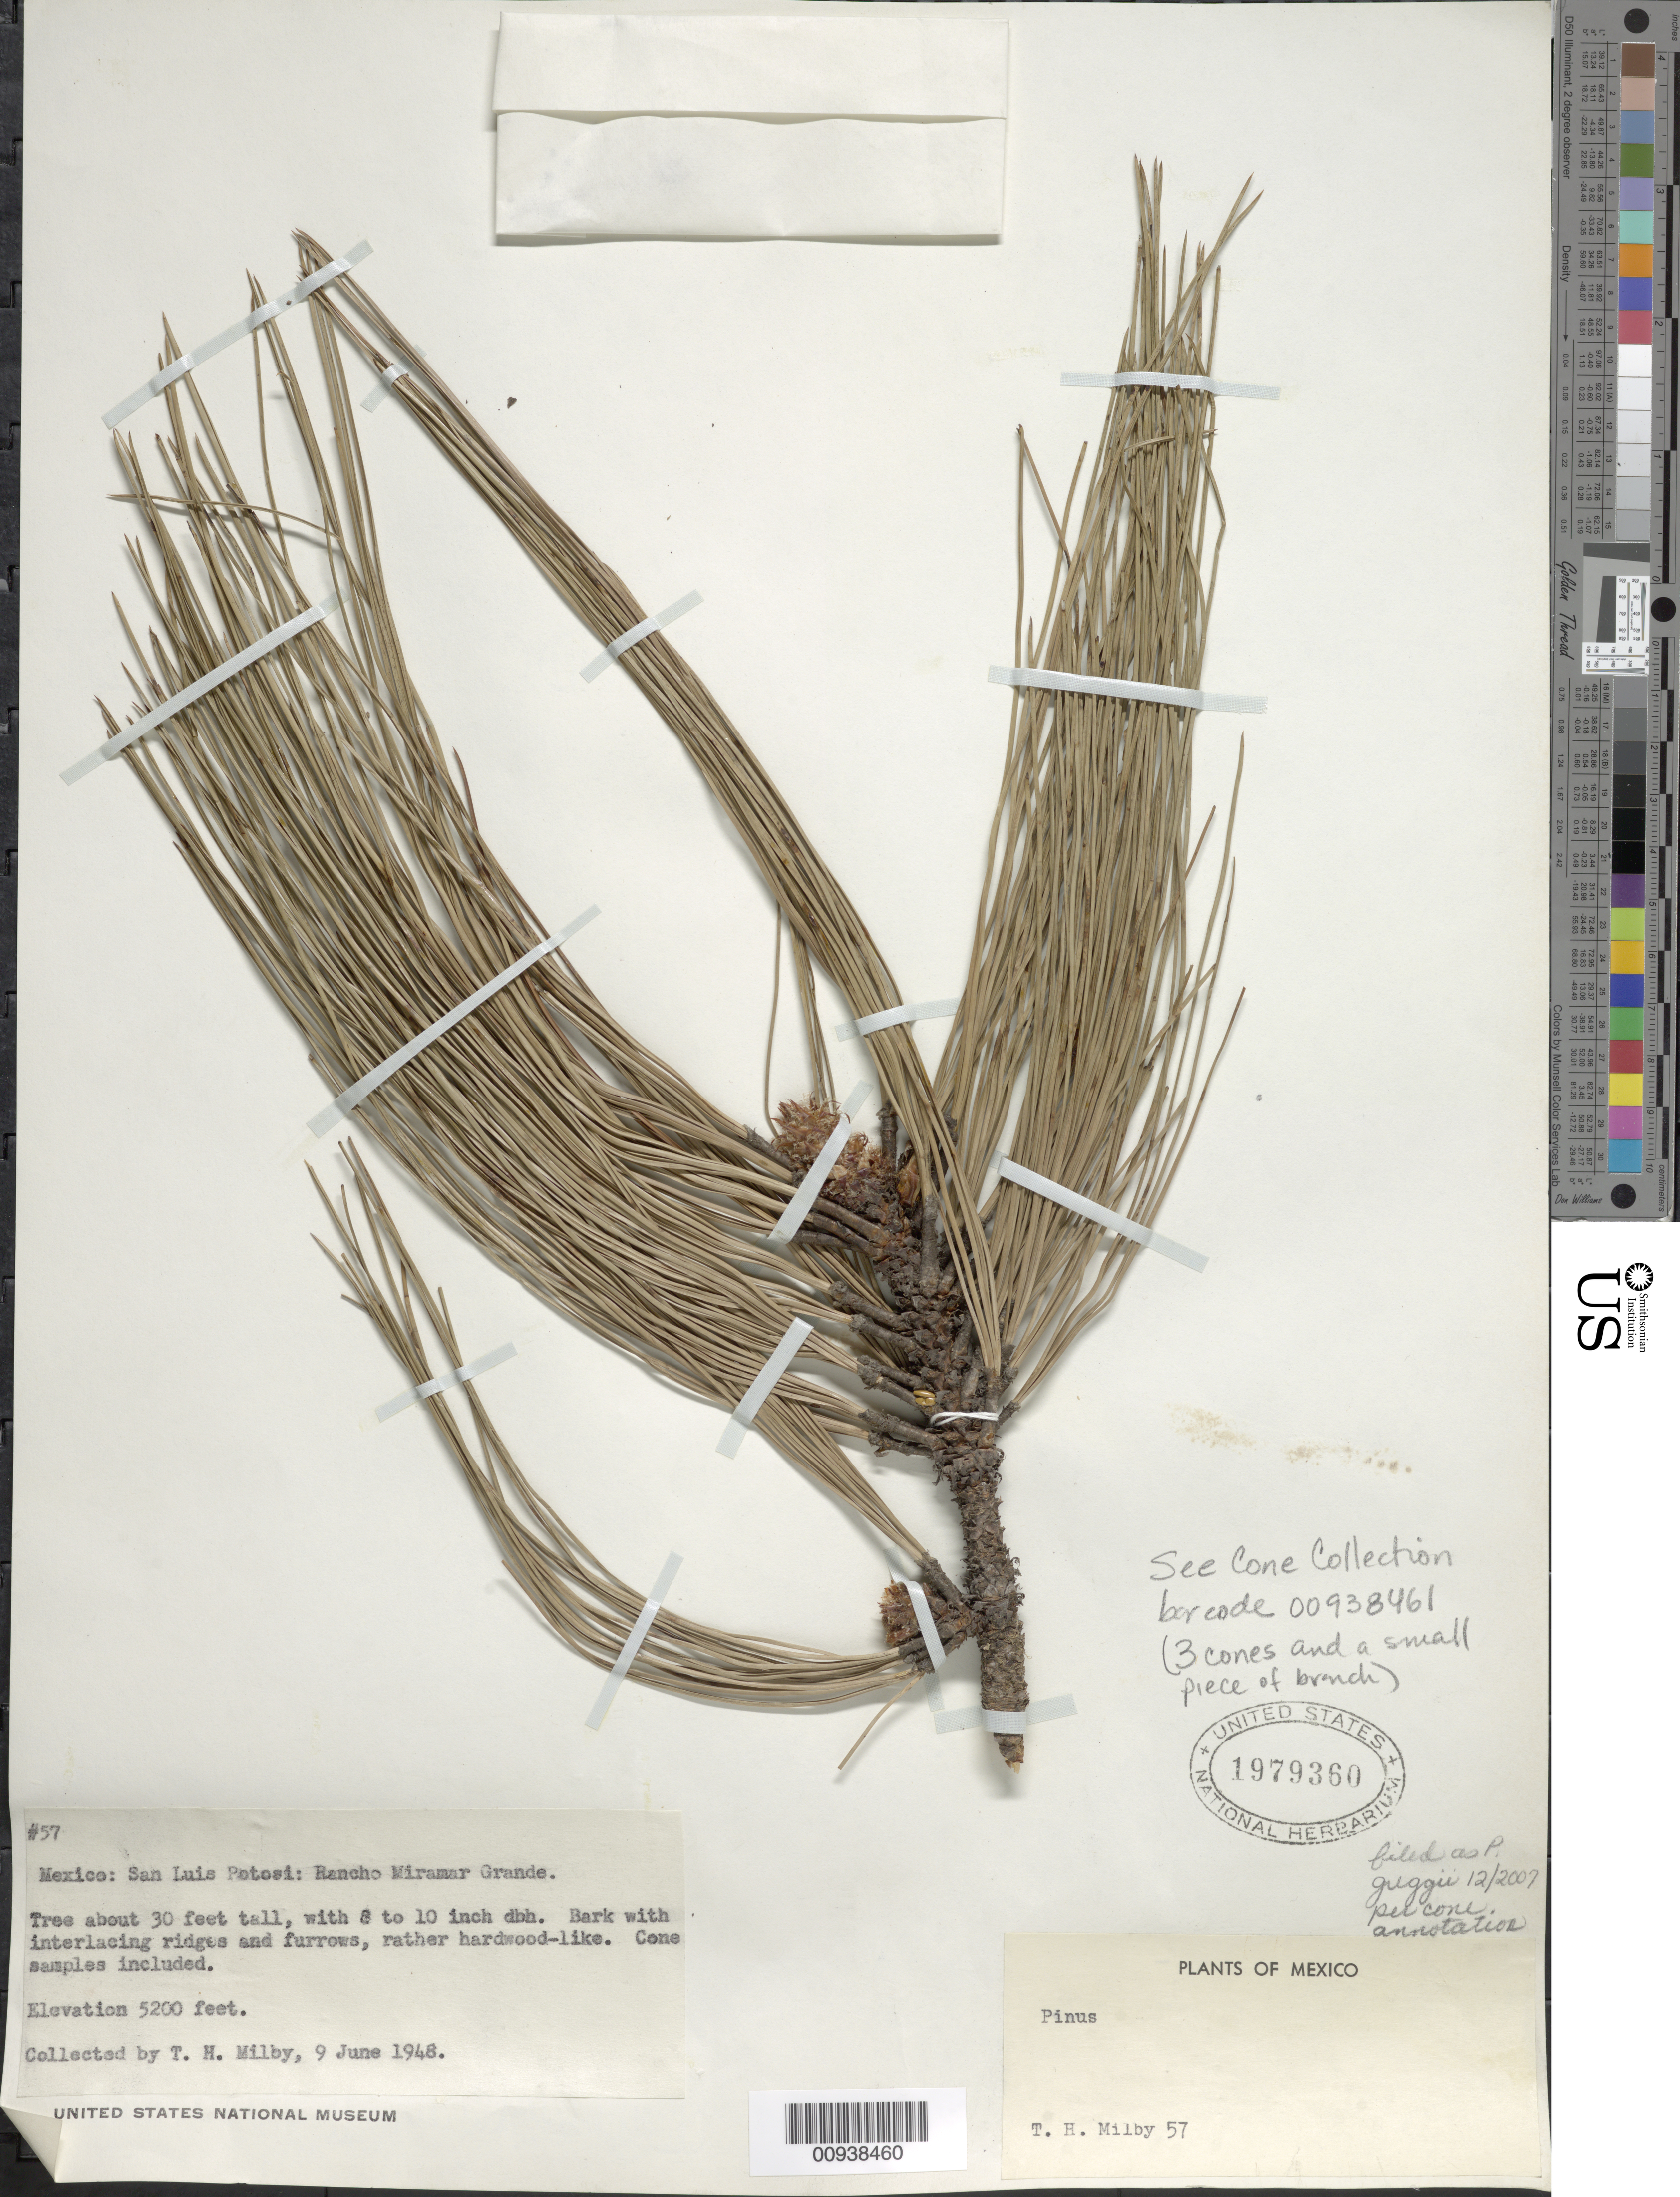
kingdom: Plantae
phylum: Tracheophyta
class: Pinopsida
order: Pinales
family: Pinaceae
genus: Pinus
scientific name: Pinus greggii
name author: Engelm. ex Parl.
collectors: Milby, T.H.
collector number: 57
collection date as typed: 09 Jun 1948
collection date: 1948-06-09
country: Mexico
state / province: San Luis Potosí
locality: Rancho Miramar Grande.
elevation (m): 1585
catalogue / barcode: US 1979360